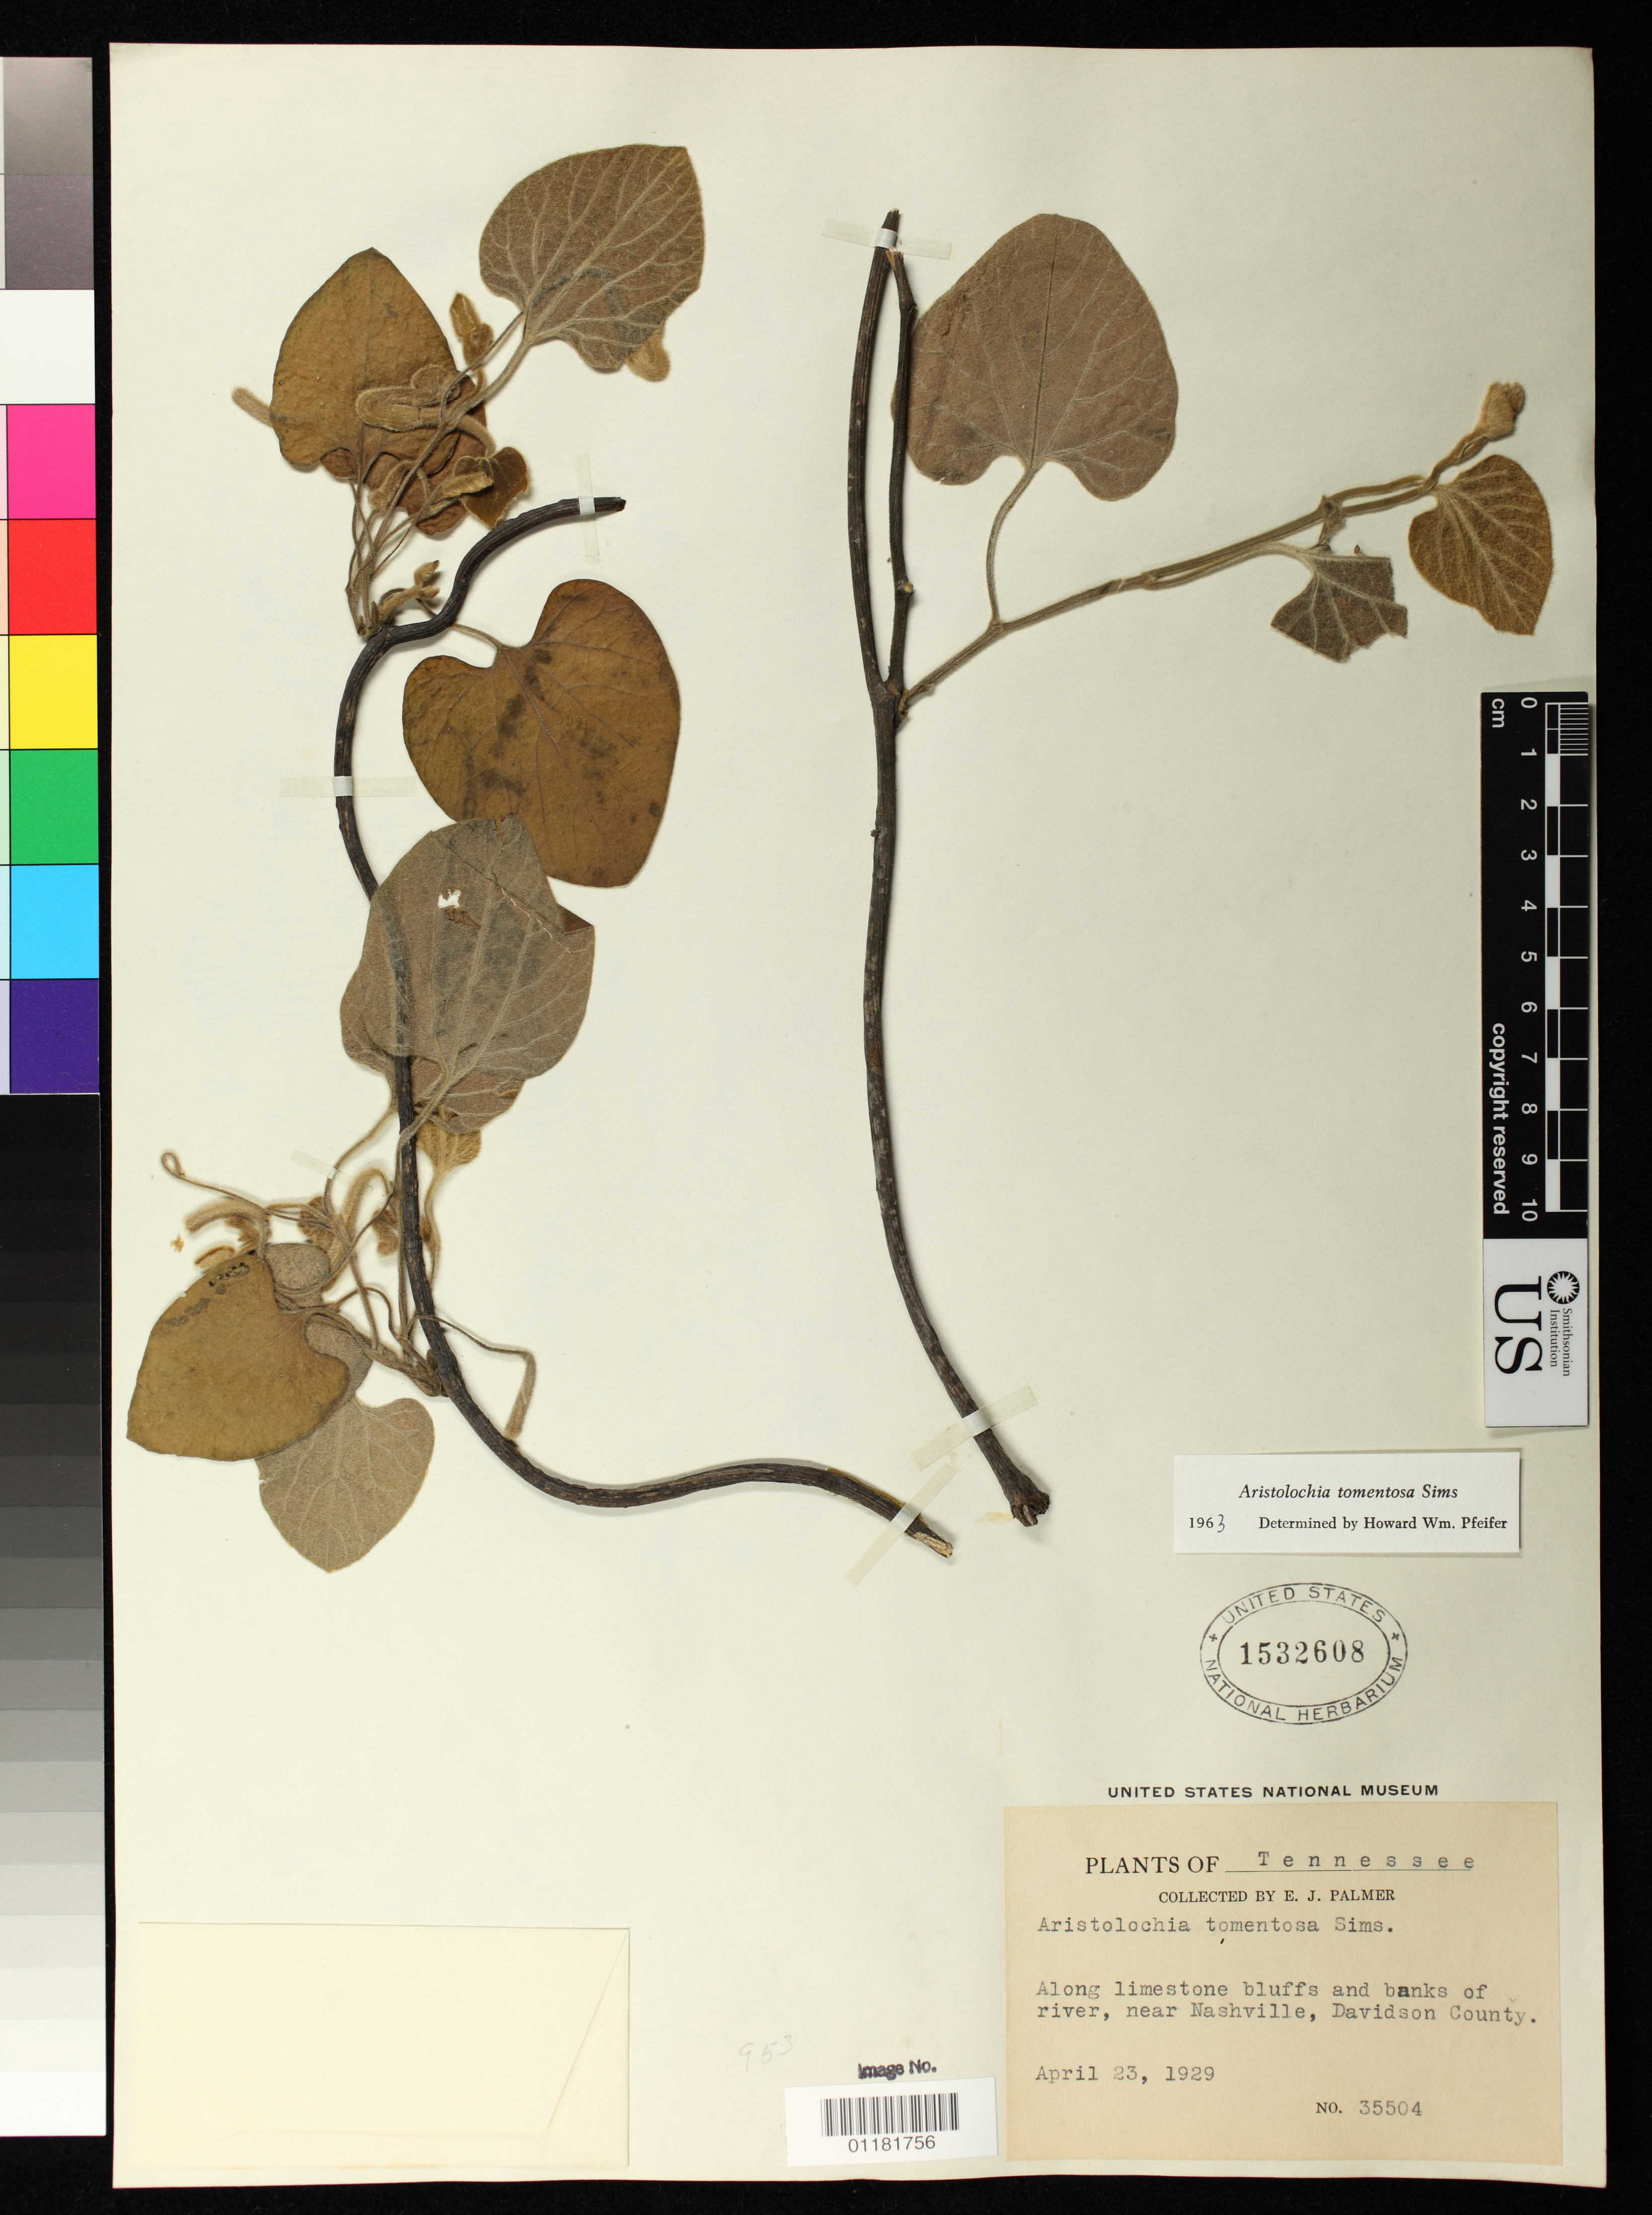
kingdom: Plantae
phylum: Tracheophyta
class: Magnoliopsida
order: Piperales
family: Aristolochiaceae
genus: Aristolochia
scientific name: Aristolochia tomentosa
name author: Sims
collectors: E. J. Palmer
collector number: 35504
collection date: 1929-04-23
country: United States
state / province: Tennessee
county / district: Davidson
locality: Along limestone bluffs and banks of river, near Nashville, Davidson County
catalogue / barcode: US 1532608